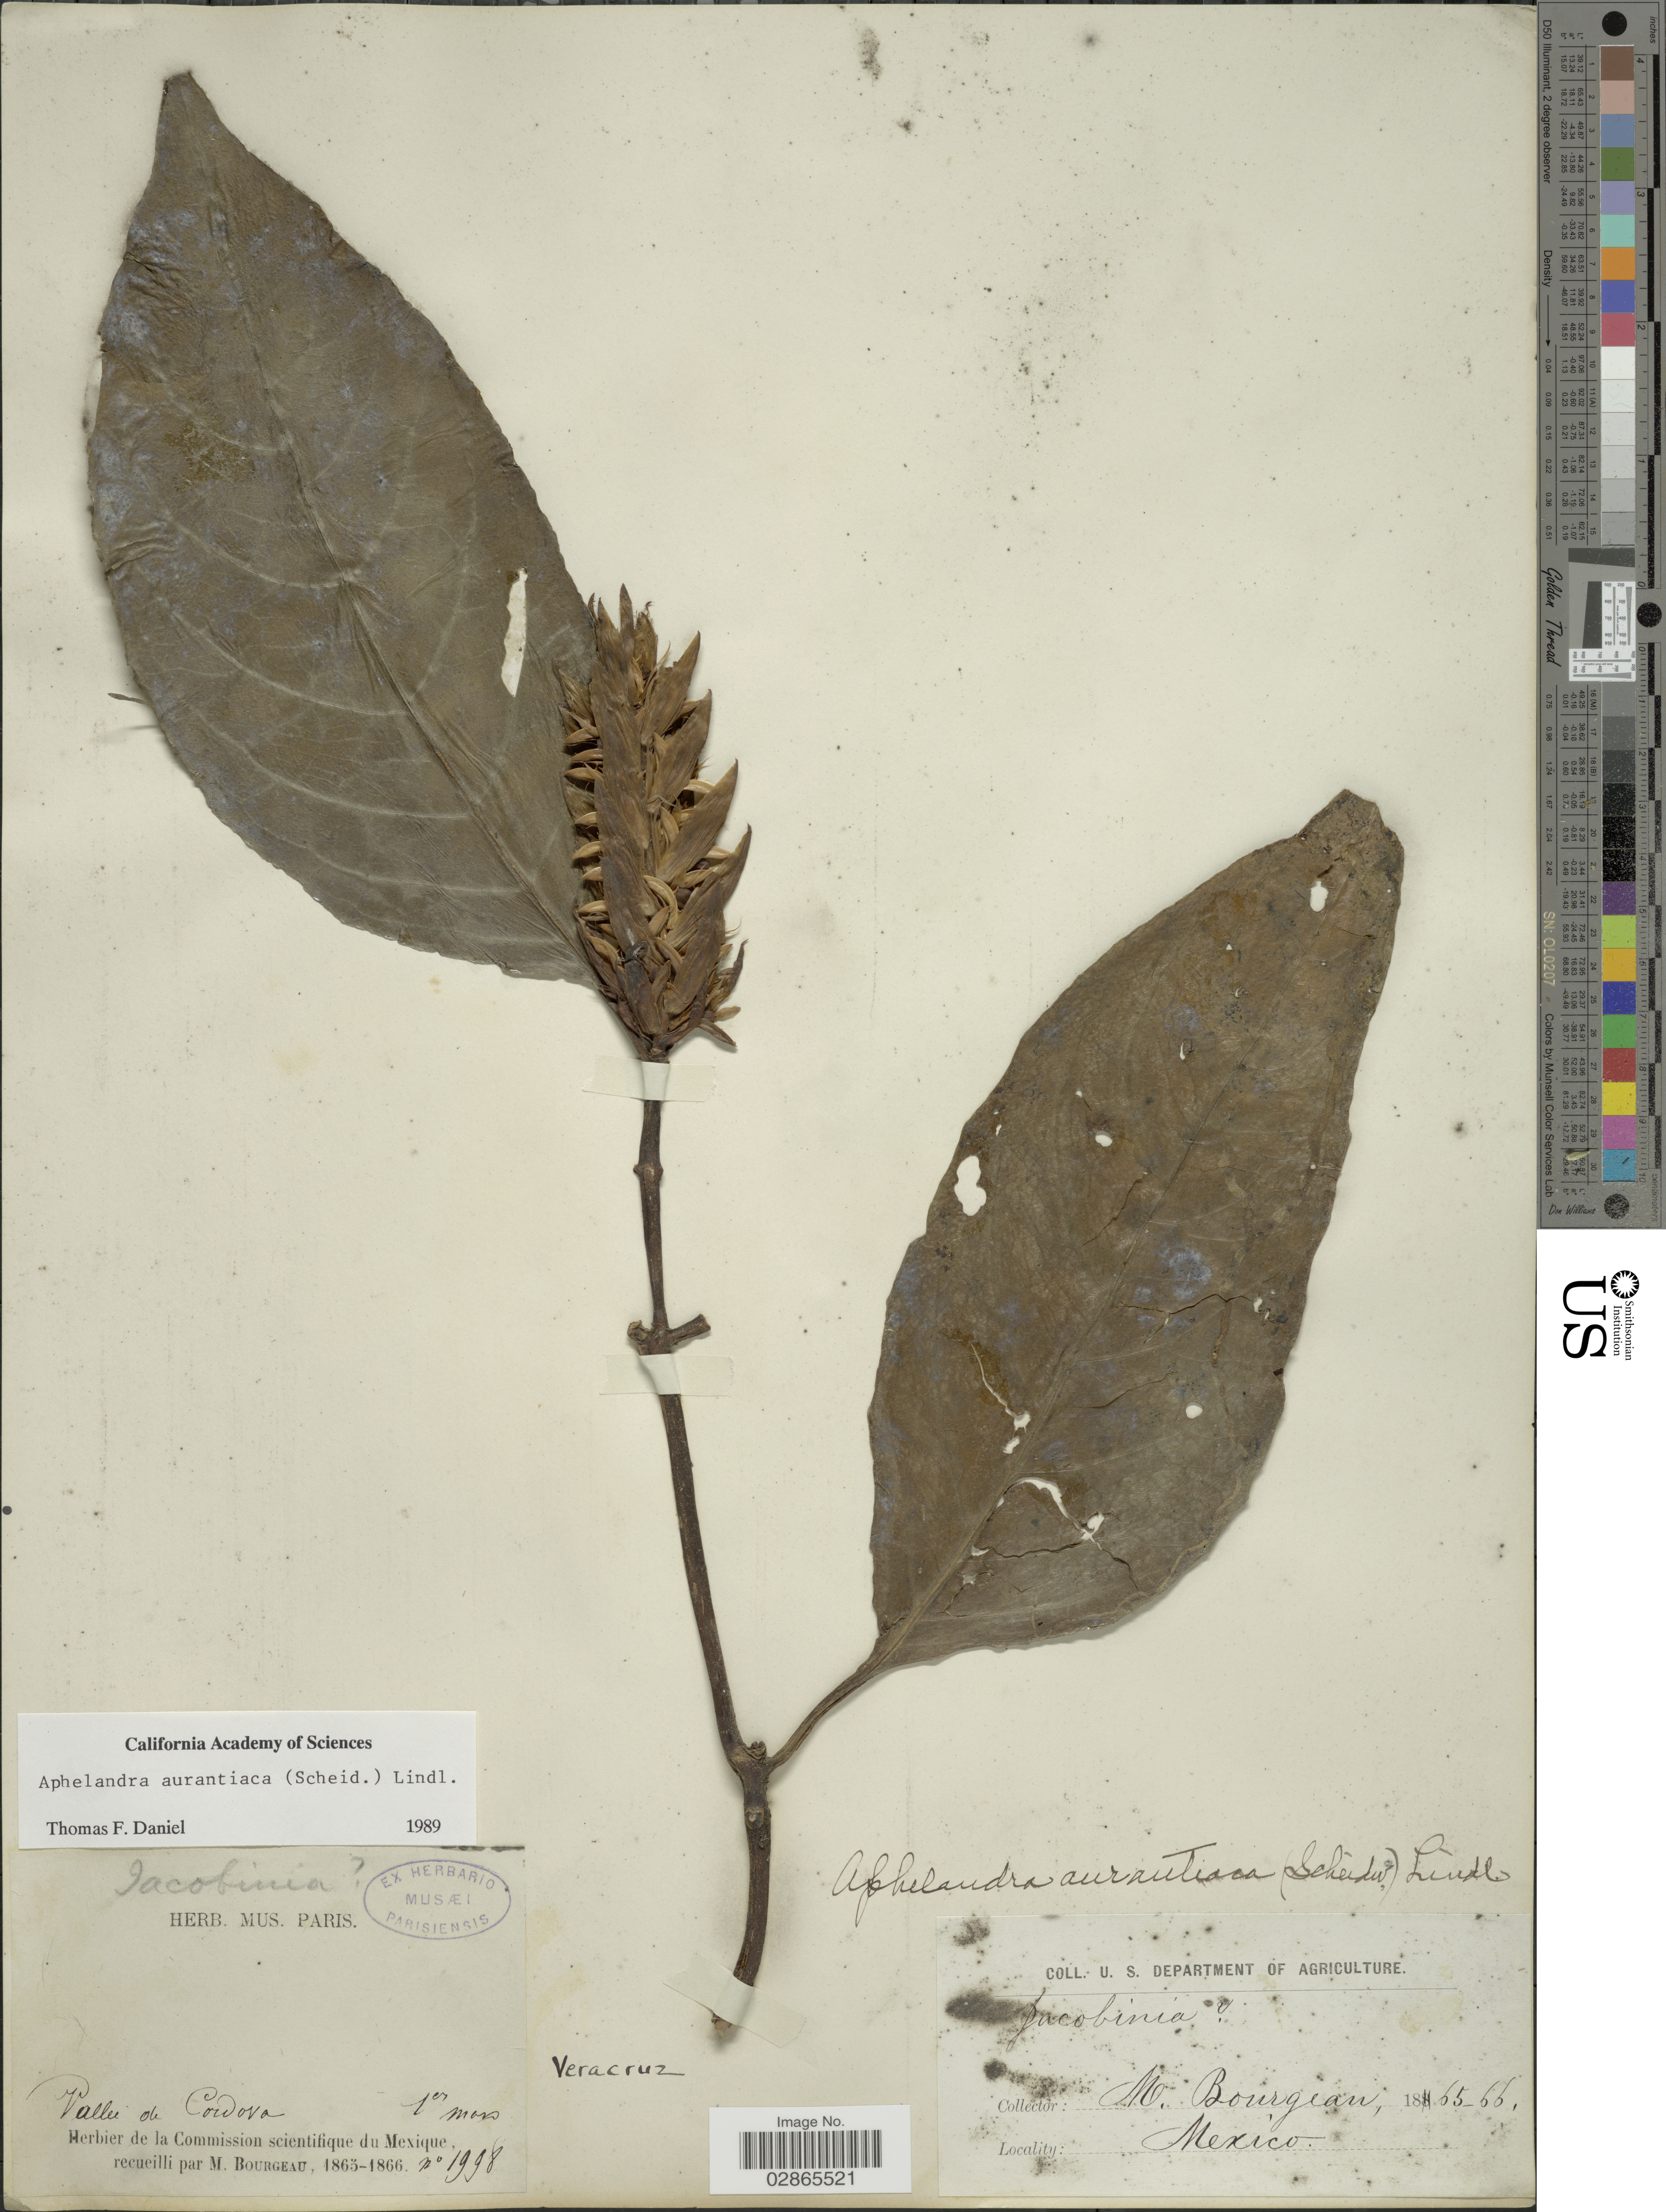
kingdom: Plantae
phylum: Tracheophyta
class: Magnoliopsida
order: Lamiales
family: Acanthaceae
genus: Aphelandra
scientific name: Aphelandra aurantiaca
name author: (Scheidw.) Lindl.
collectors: M. Bourgeau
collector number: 1998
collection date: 1865-03-01/1866-03-01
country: Mexico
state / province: Veracruz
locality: Veracurz. Vallée de Cordova.